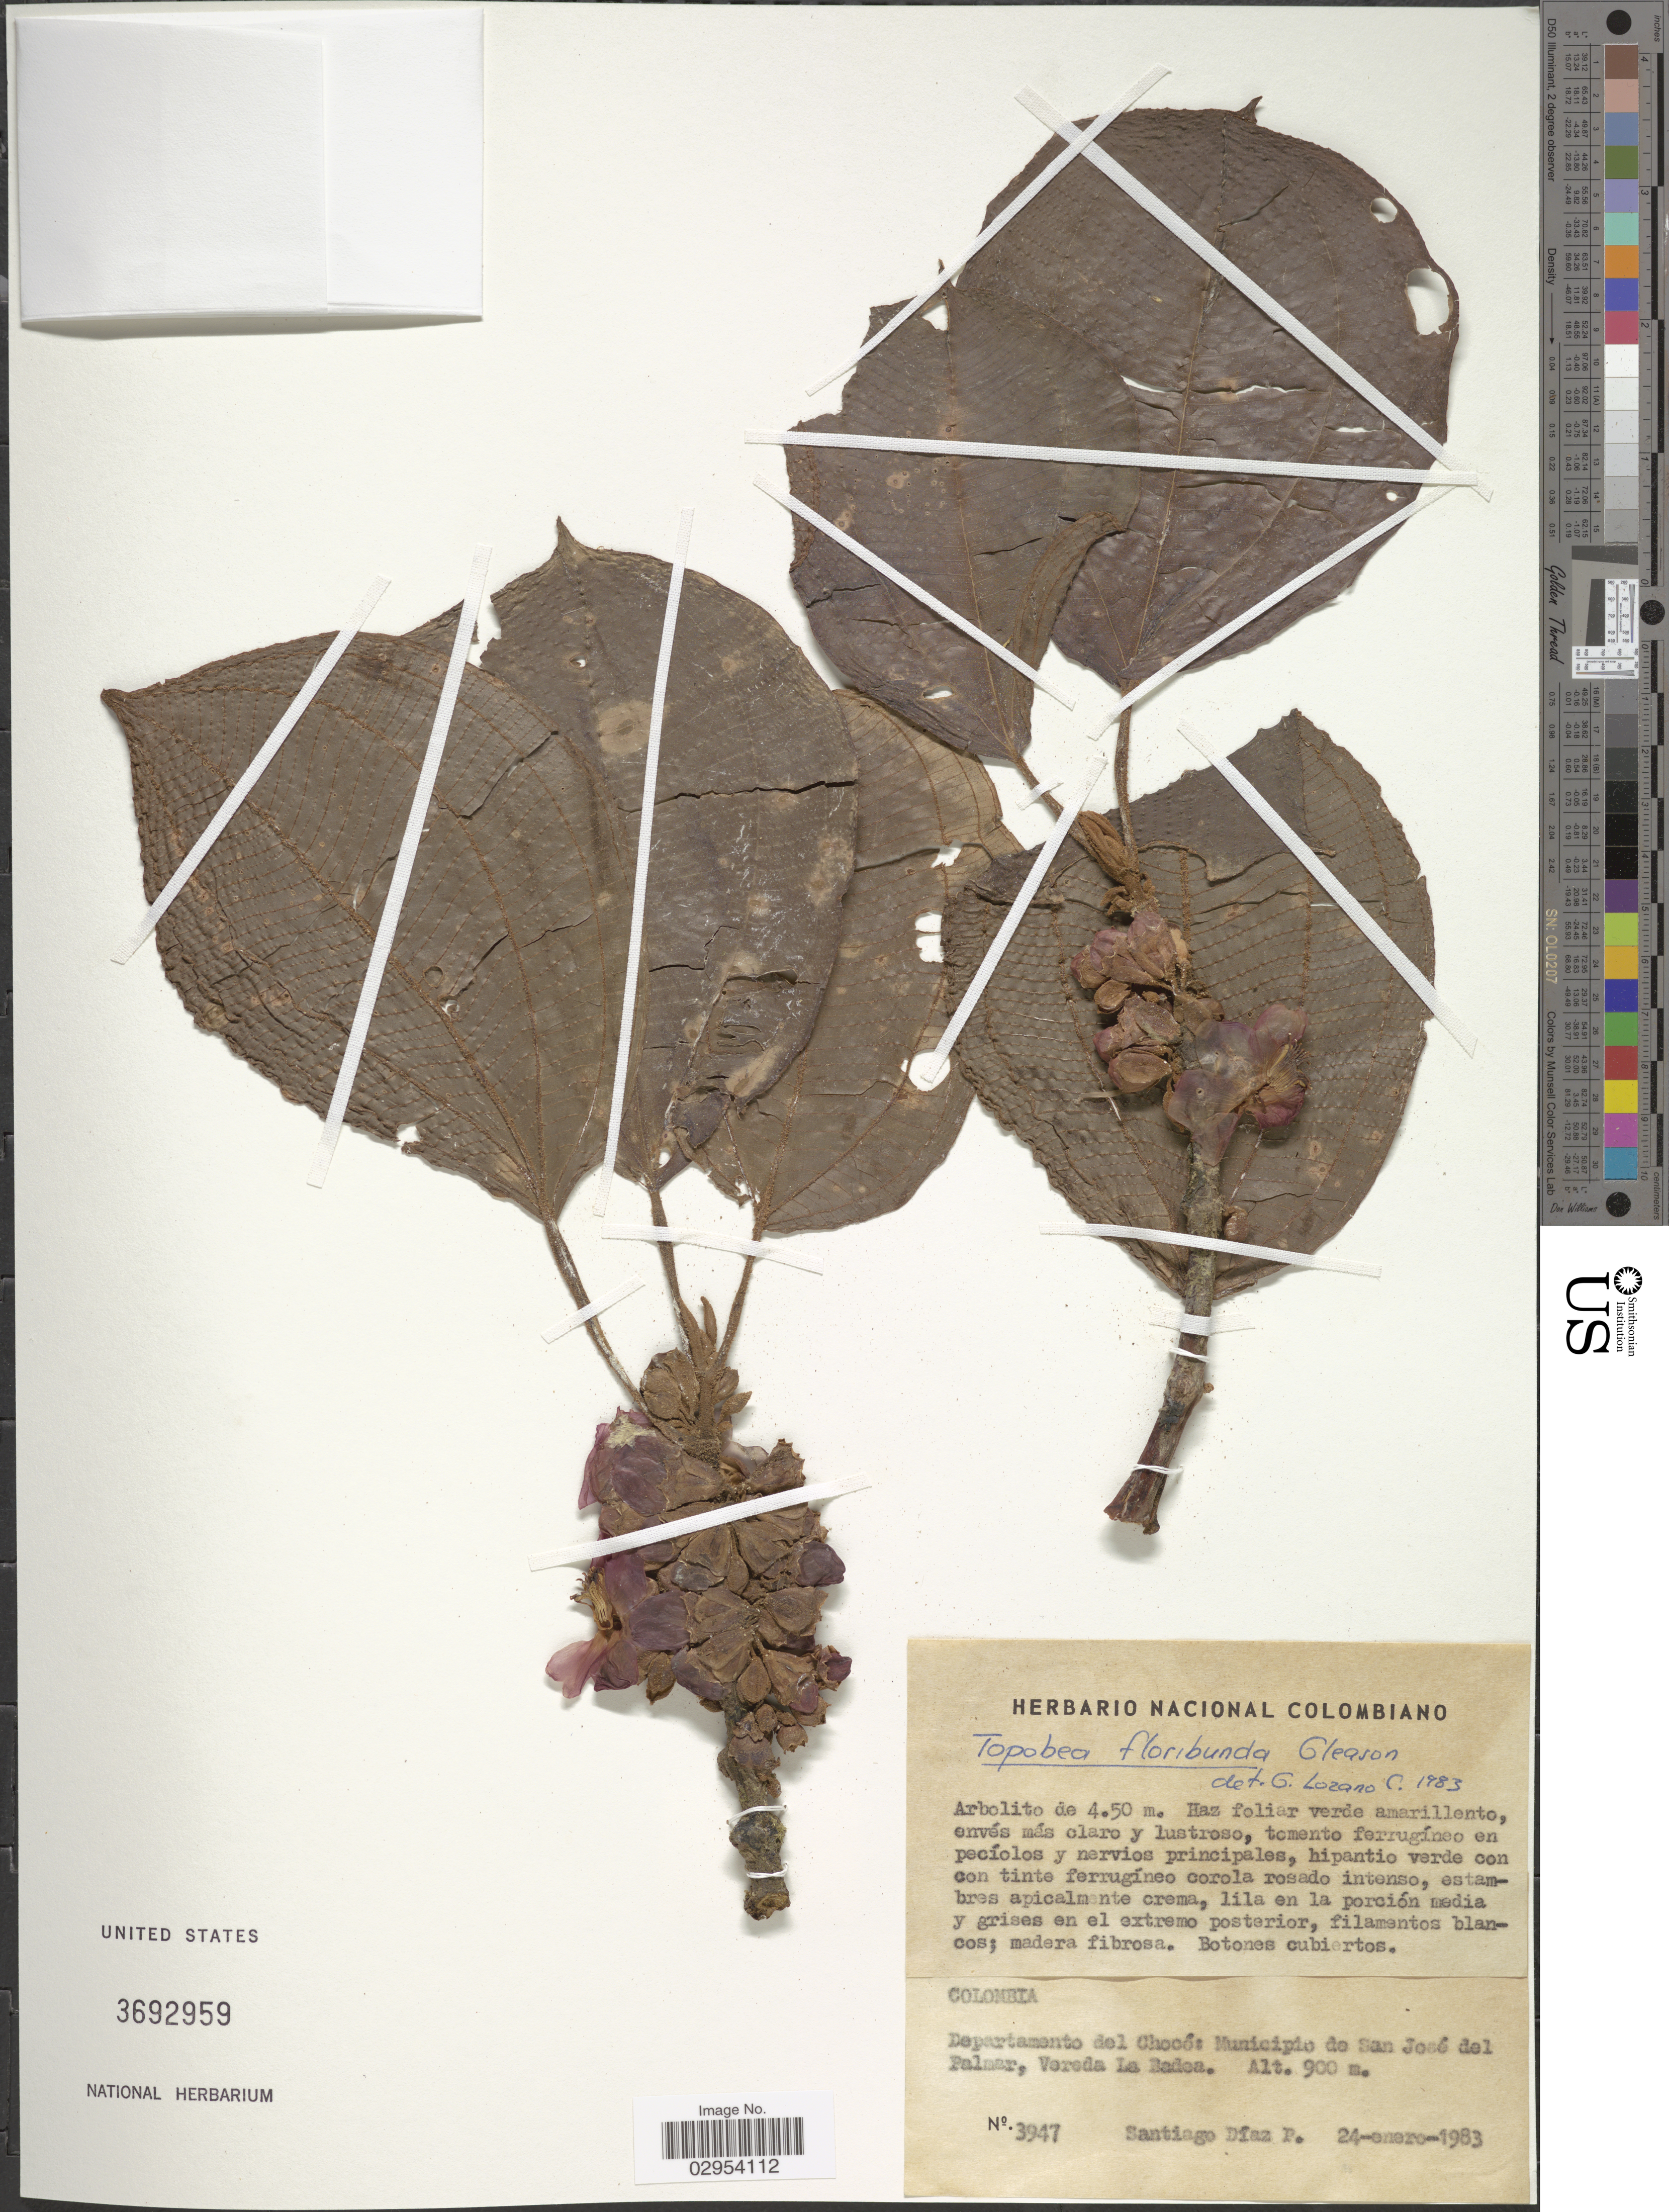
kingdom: Plantae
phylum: Tracheophyta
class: Magnoliopsida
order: Myrtales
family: Melastomataceae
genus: Topobea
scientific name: Topobea floribunda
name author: Gleason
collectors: S. Diaz P.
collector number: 3947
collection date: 1983-01-24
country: Colombia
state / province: Chocó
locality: Departamento del Chocó: Municipio de San José del Palmar, Vereda La Badea.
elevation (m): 900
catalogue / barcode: US 3692959